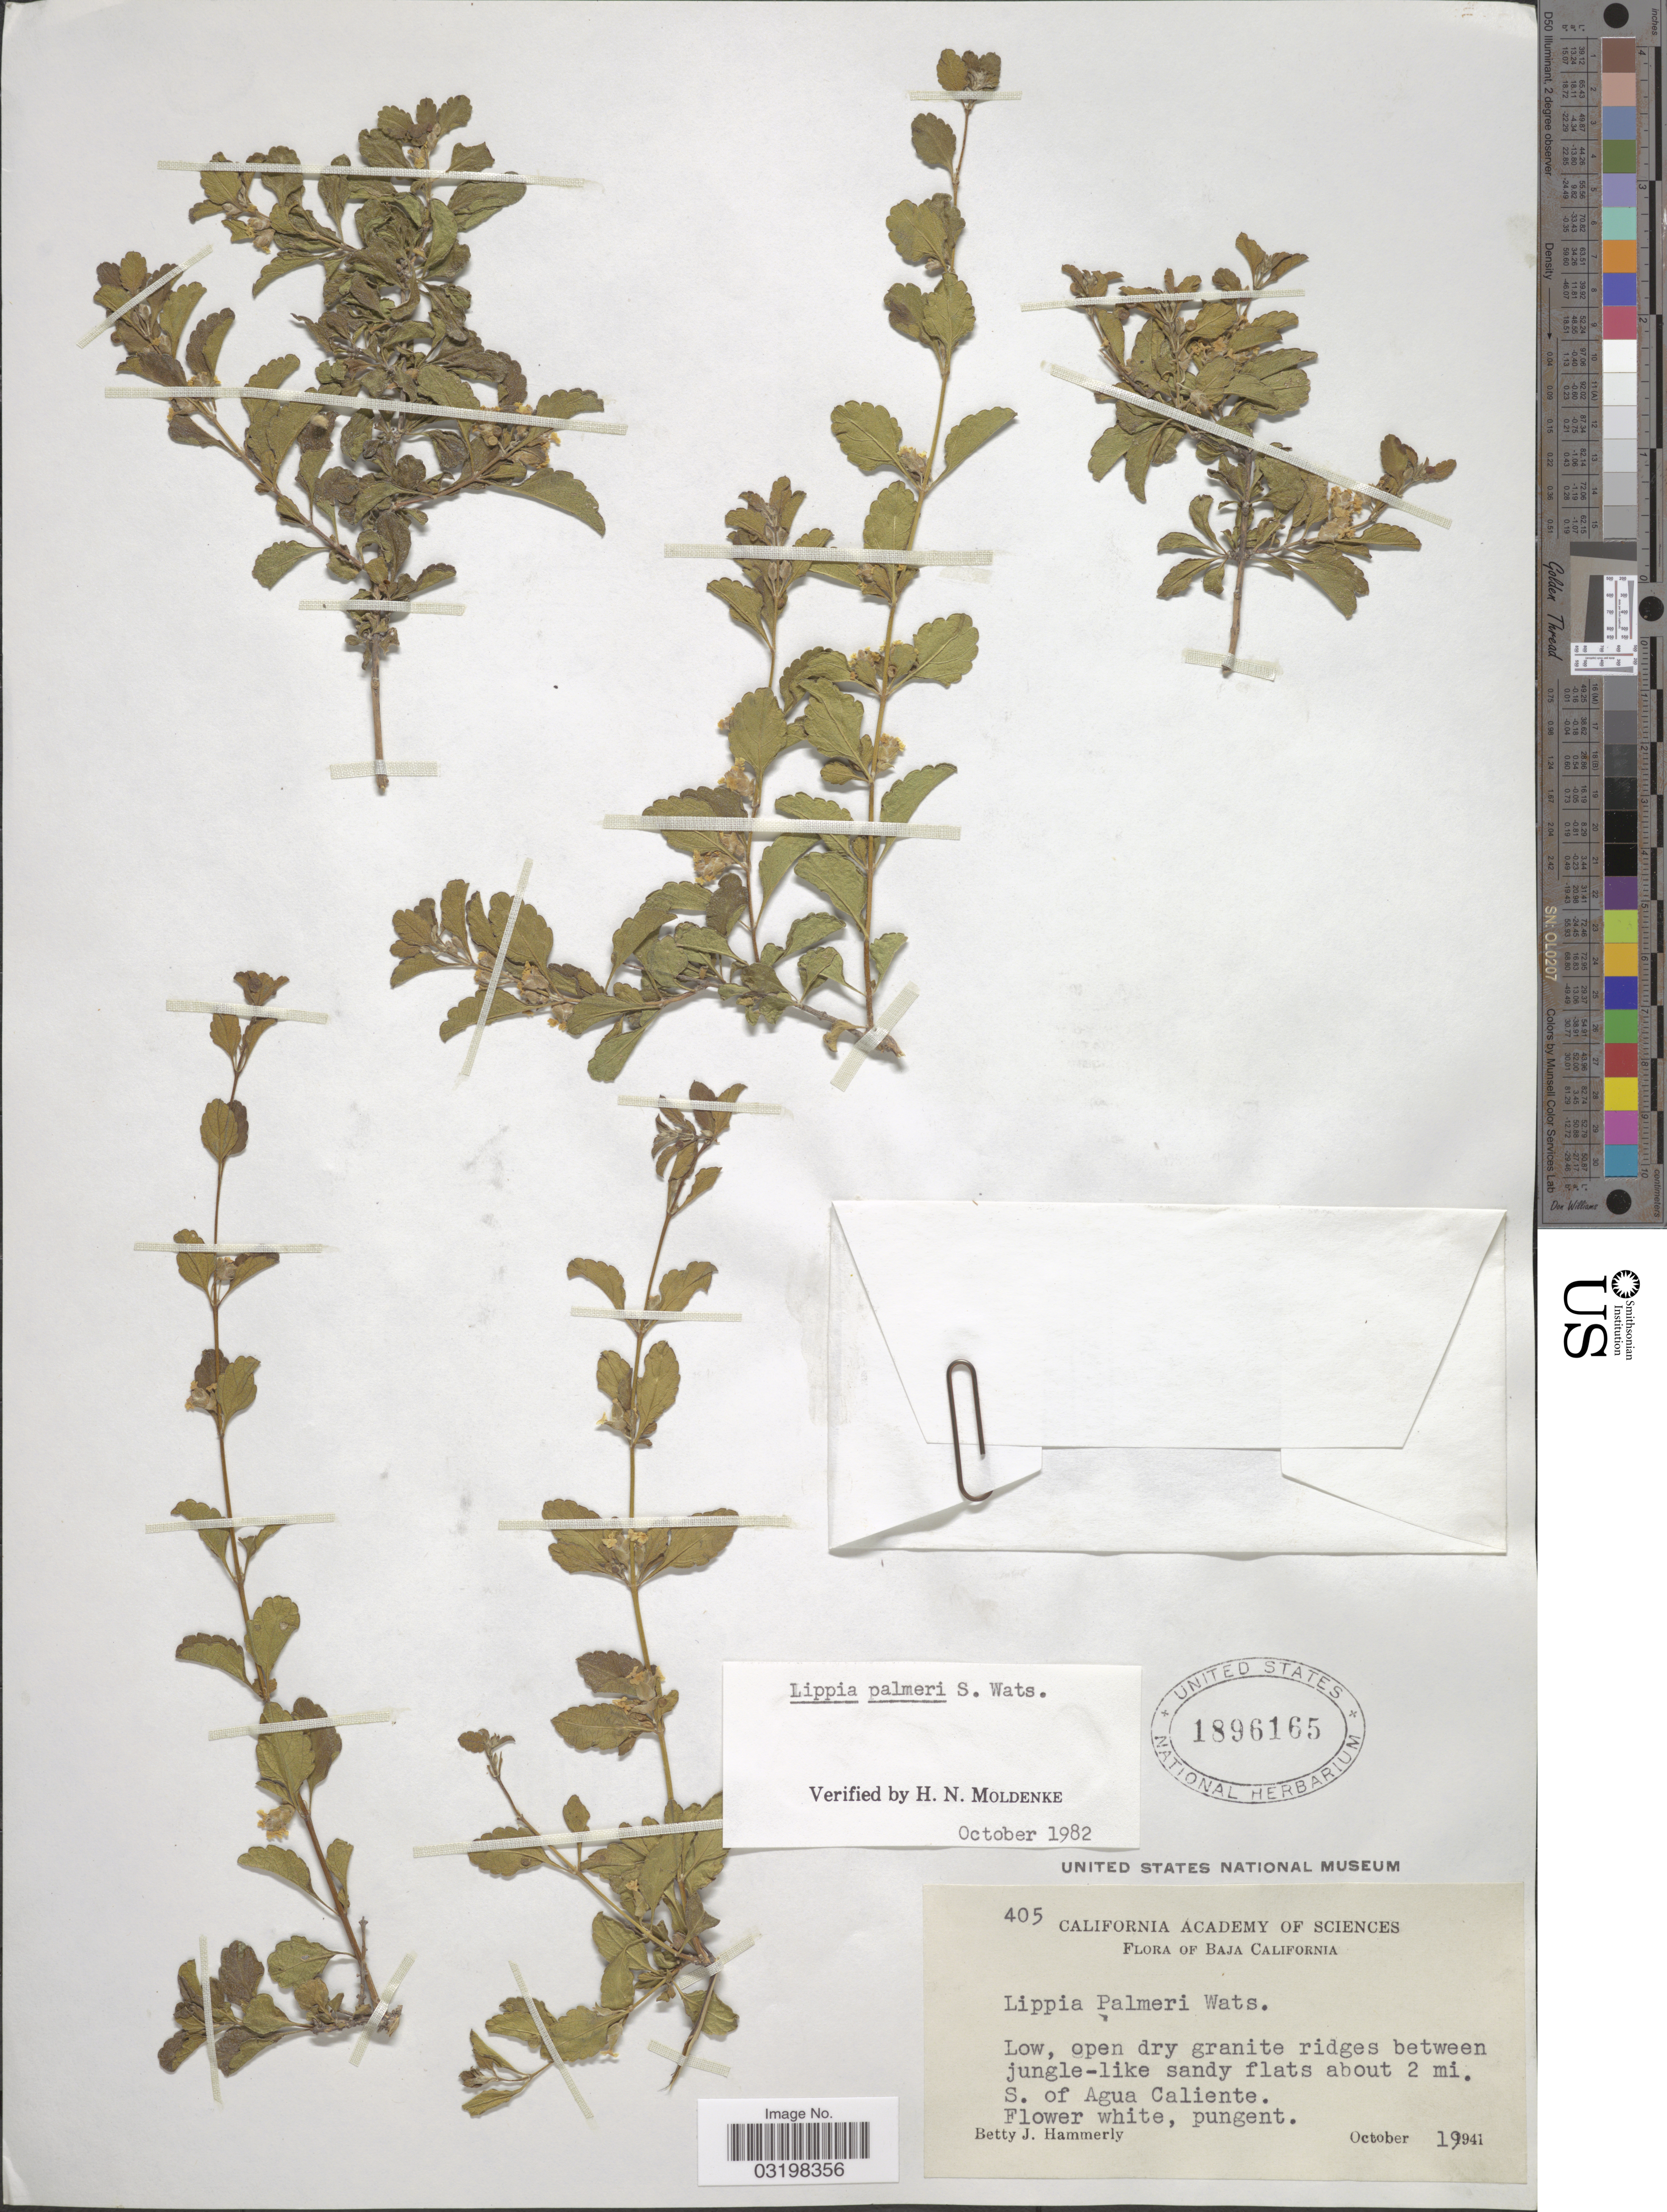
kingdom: Plantae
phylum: Tracheophyta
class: Magnoliopsida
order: Lamiales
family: Verbenaceae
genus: Lippia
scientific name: Lippia palmeri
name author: S. Watson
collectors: B. J. Hammerly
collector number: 405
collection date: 1941-10-19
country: Mexico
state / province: Baja California Norte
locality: Low, open granite ridges between jungle-like sandy flats about 2 mi. S. of Agua Caliente.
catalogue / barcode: US 1896165